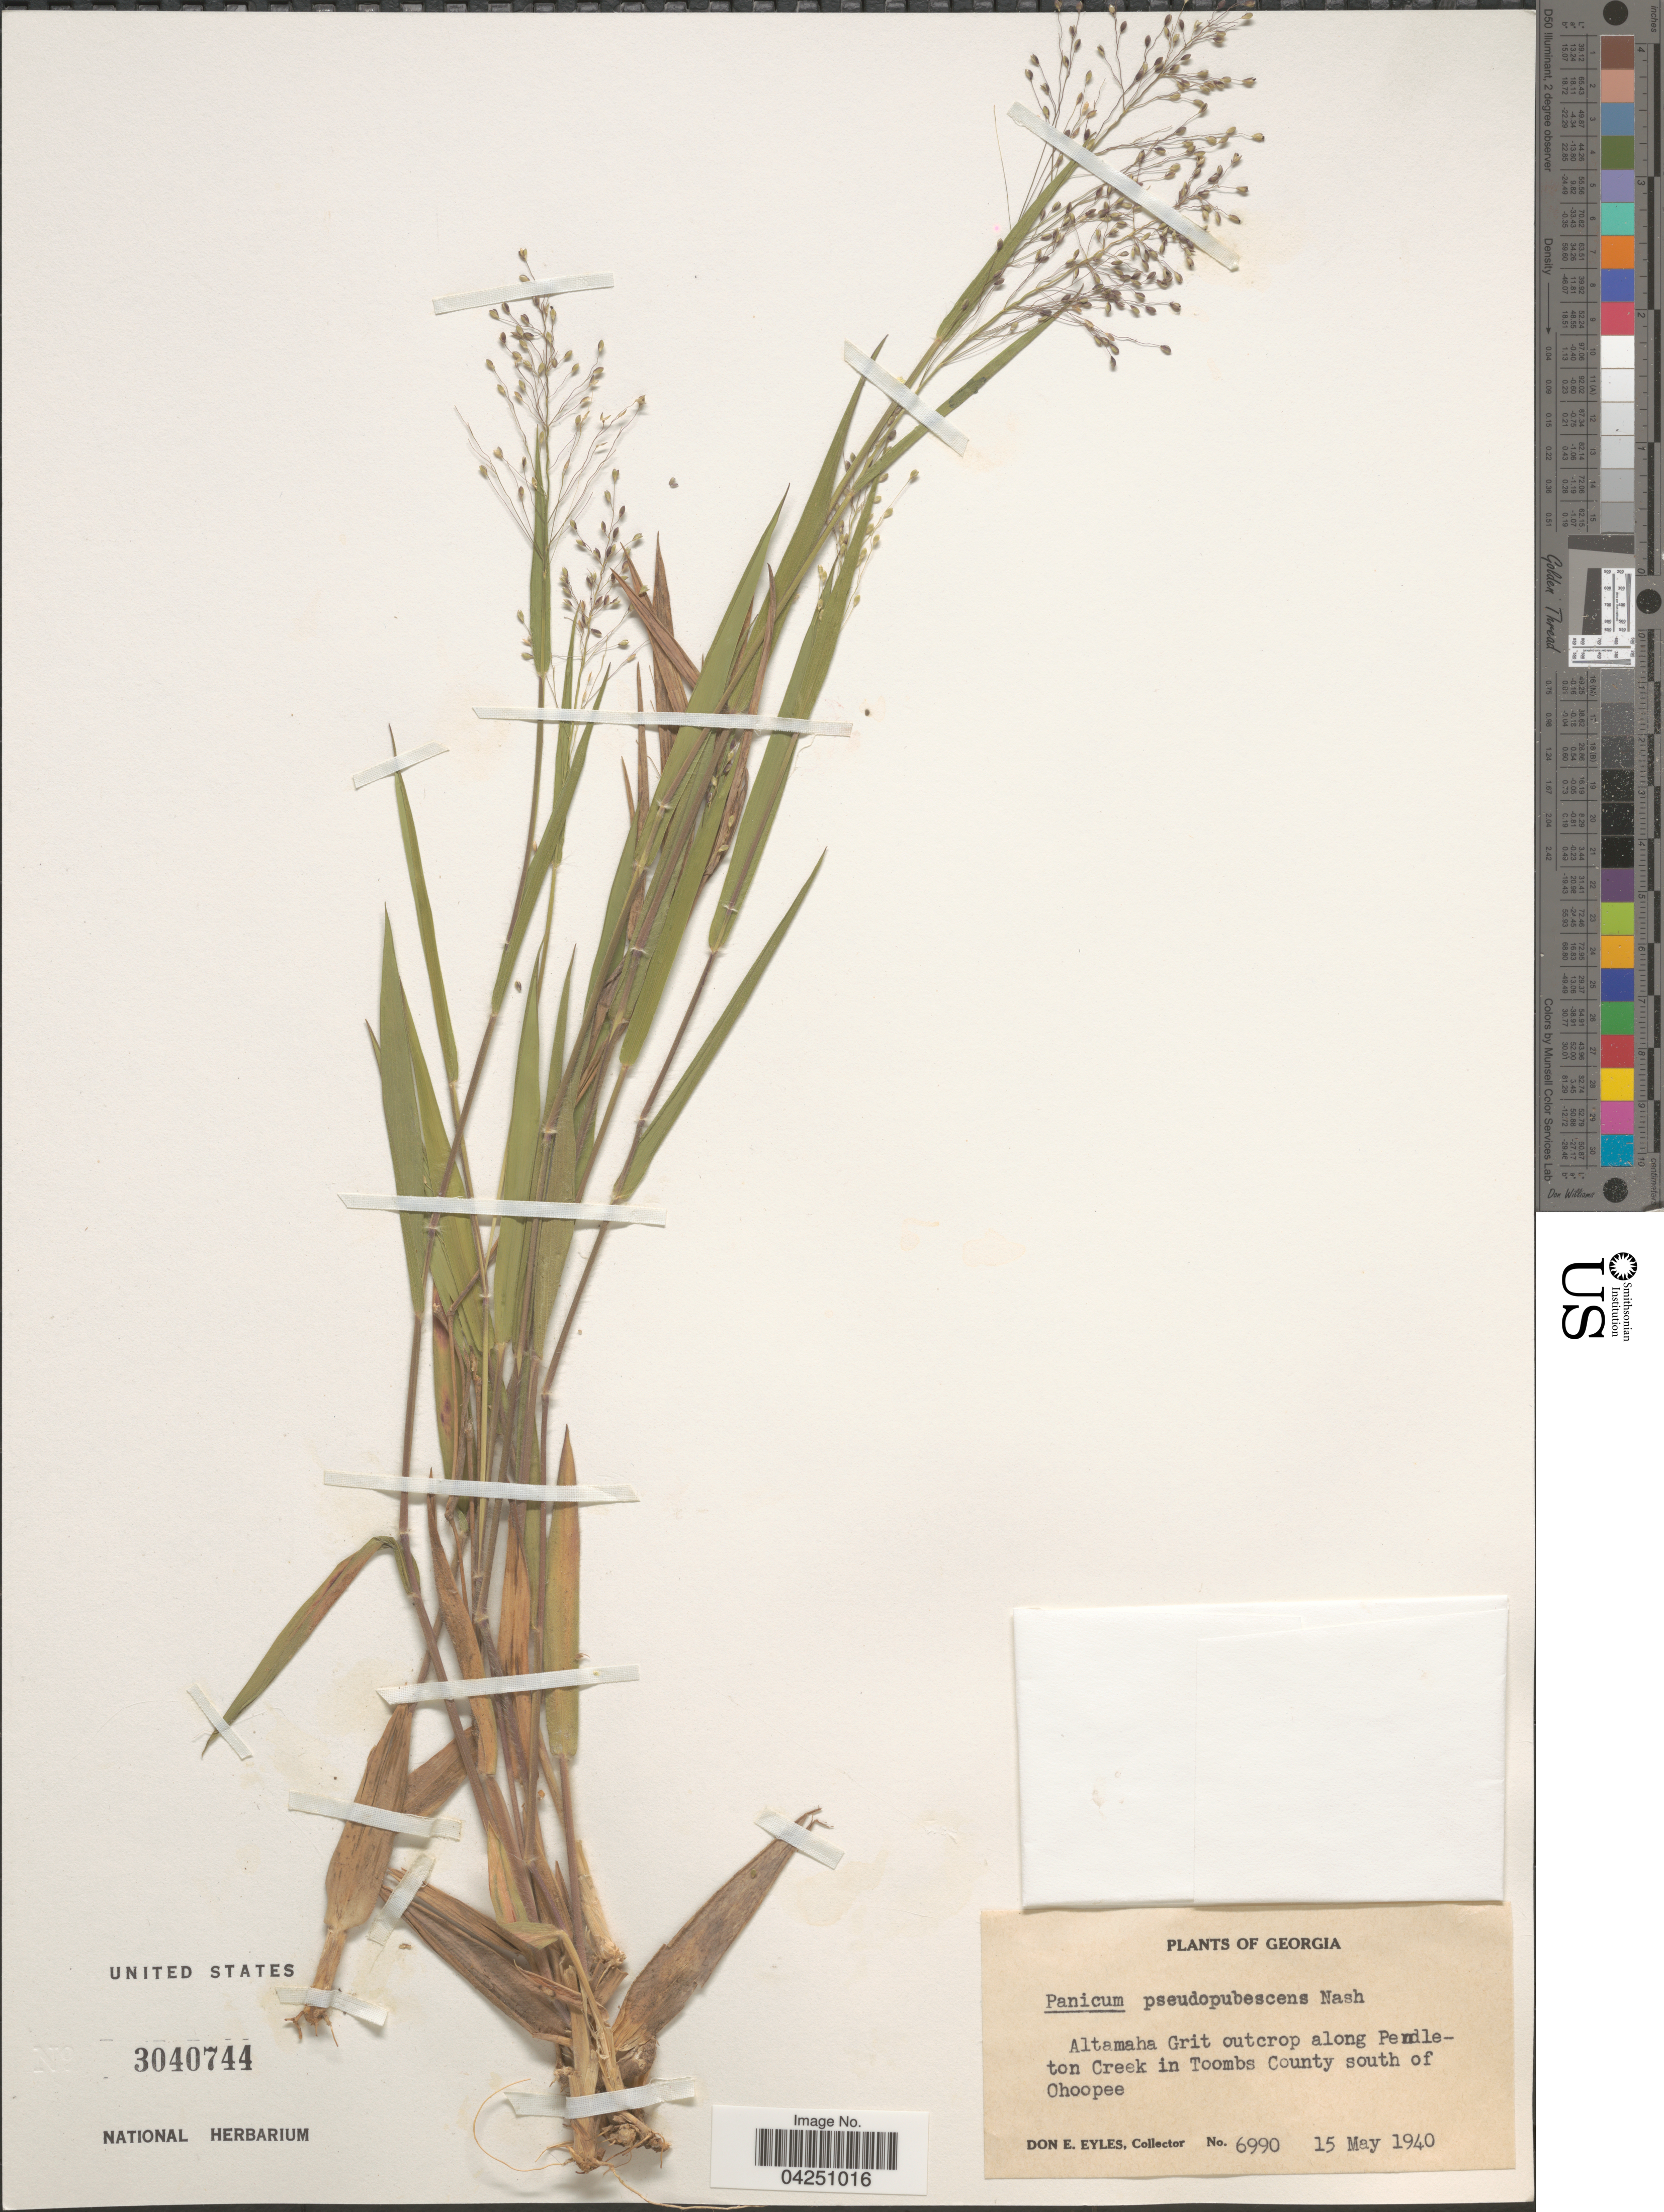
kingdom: Plantae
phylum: Tracheophyta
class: Liliopsida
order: Poales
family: Poaceae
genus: Dichanthelium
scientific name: Dichanthelium acuminatum var. acuminatum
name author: (Sw.) Gould & C.A. Clark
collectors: D. Eyles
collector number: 6990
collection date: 1940-05-15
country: United States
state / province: Georgia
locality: Altamaha Grit outcrop along Pendleton Creek in Toombs County south of Ohoopee.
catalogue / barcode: US 3040744